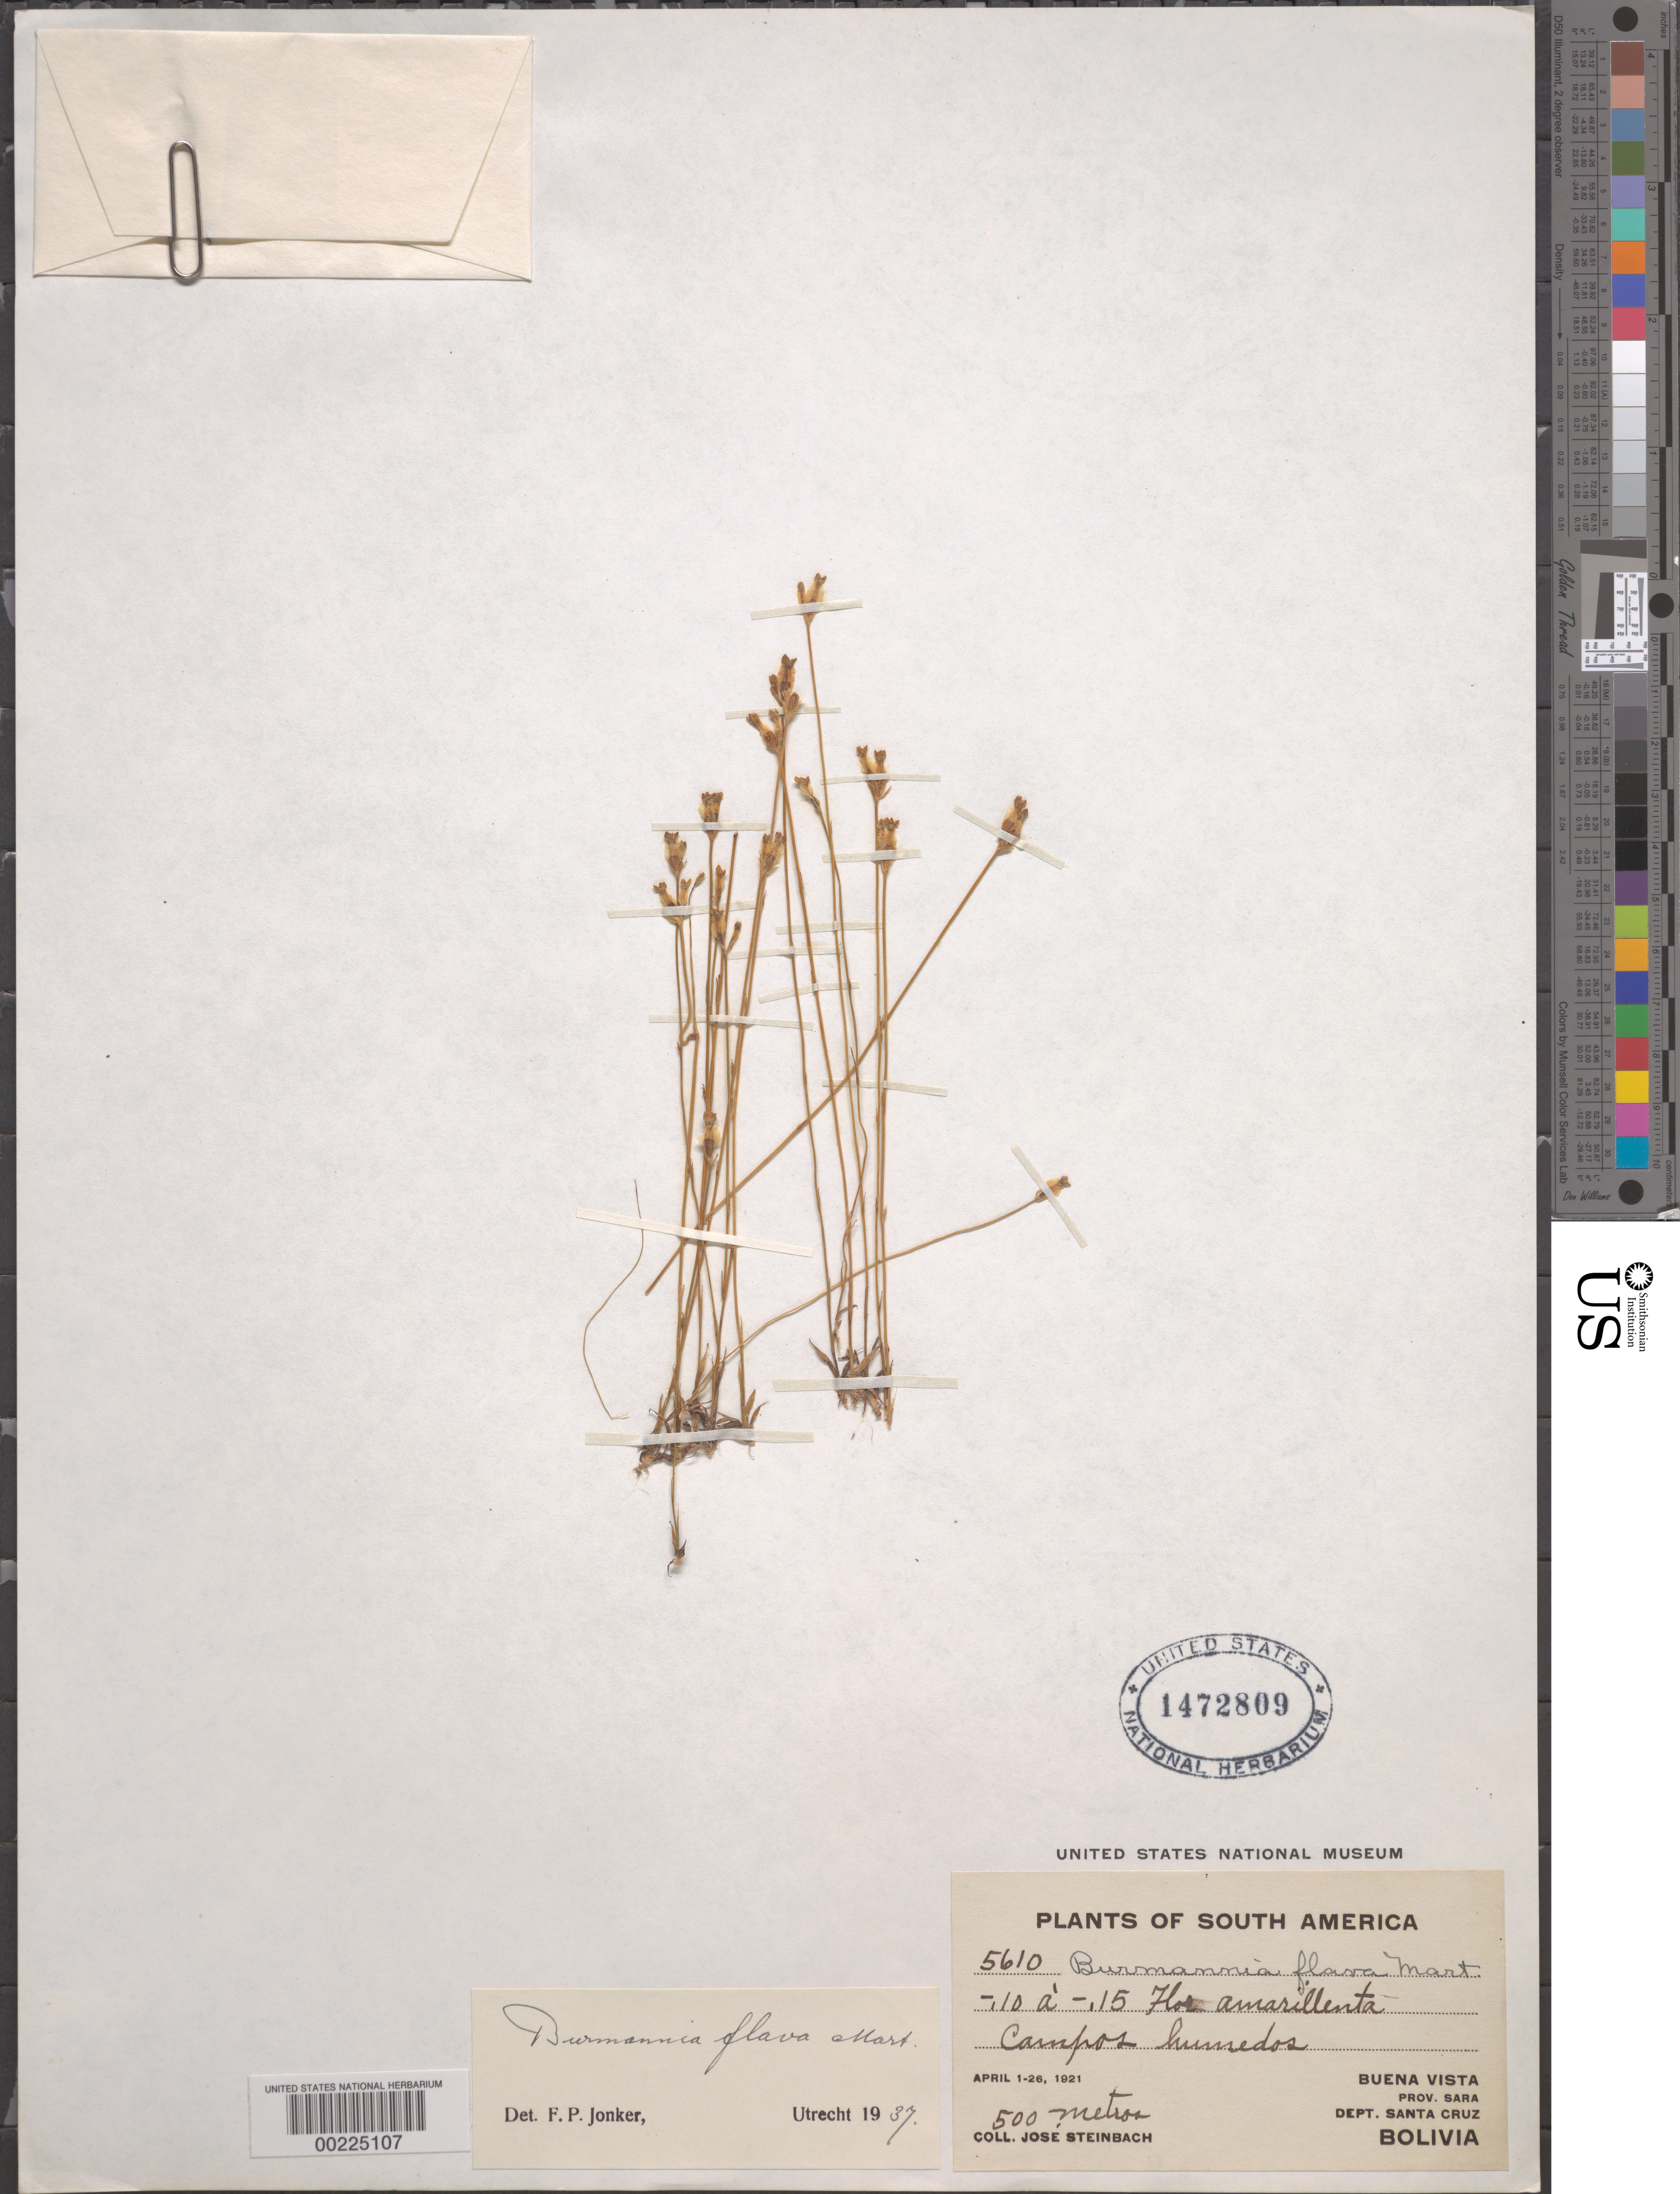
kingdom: Plantae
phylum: Tracheophyta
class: Liliopsida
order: Dioscoreales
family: Burmanniaceae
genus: Burmannia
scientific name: Burmannia flava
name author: Mart.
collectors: J. Steinbach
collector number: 5610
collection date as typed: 01 Apr 1921 to 26 Apr 1921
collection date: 1921-04-01/1921-04-26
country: Bolivia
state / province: Santa Cruz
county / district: Sara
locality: Buena Vista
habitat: Humid field or meadow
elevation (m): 500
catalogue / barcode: US 1472809